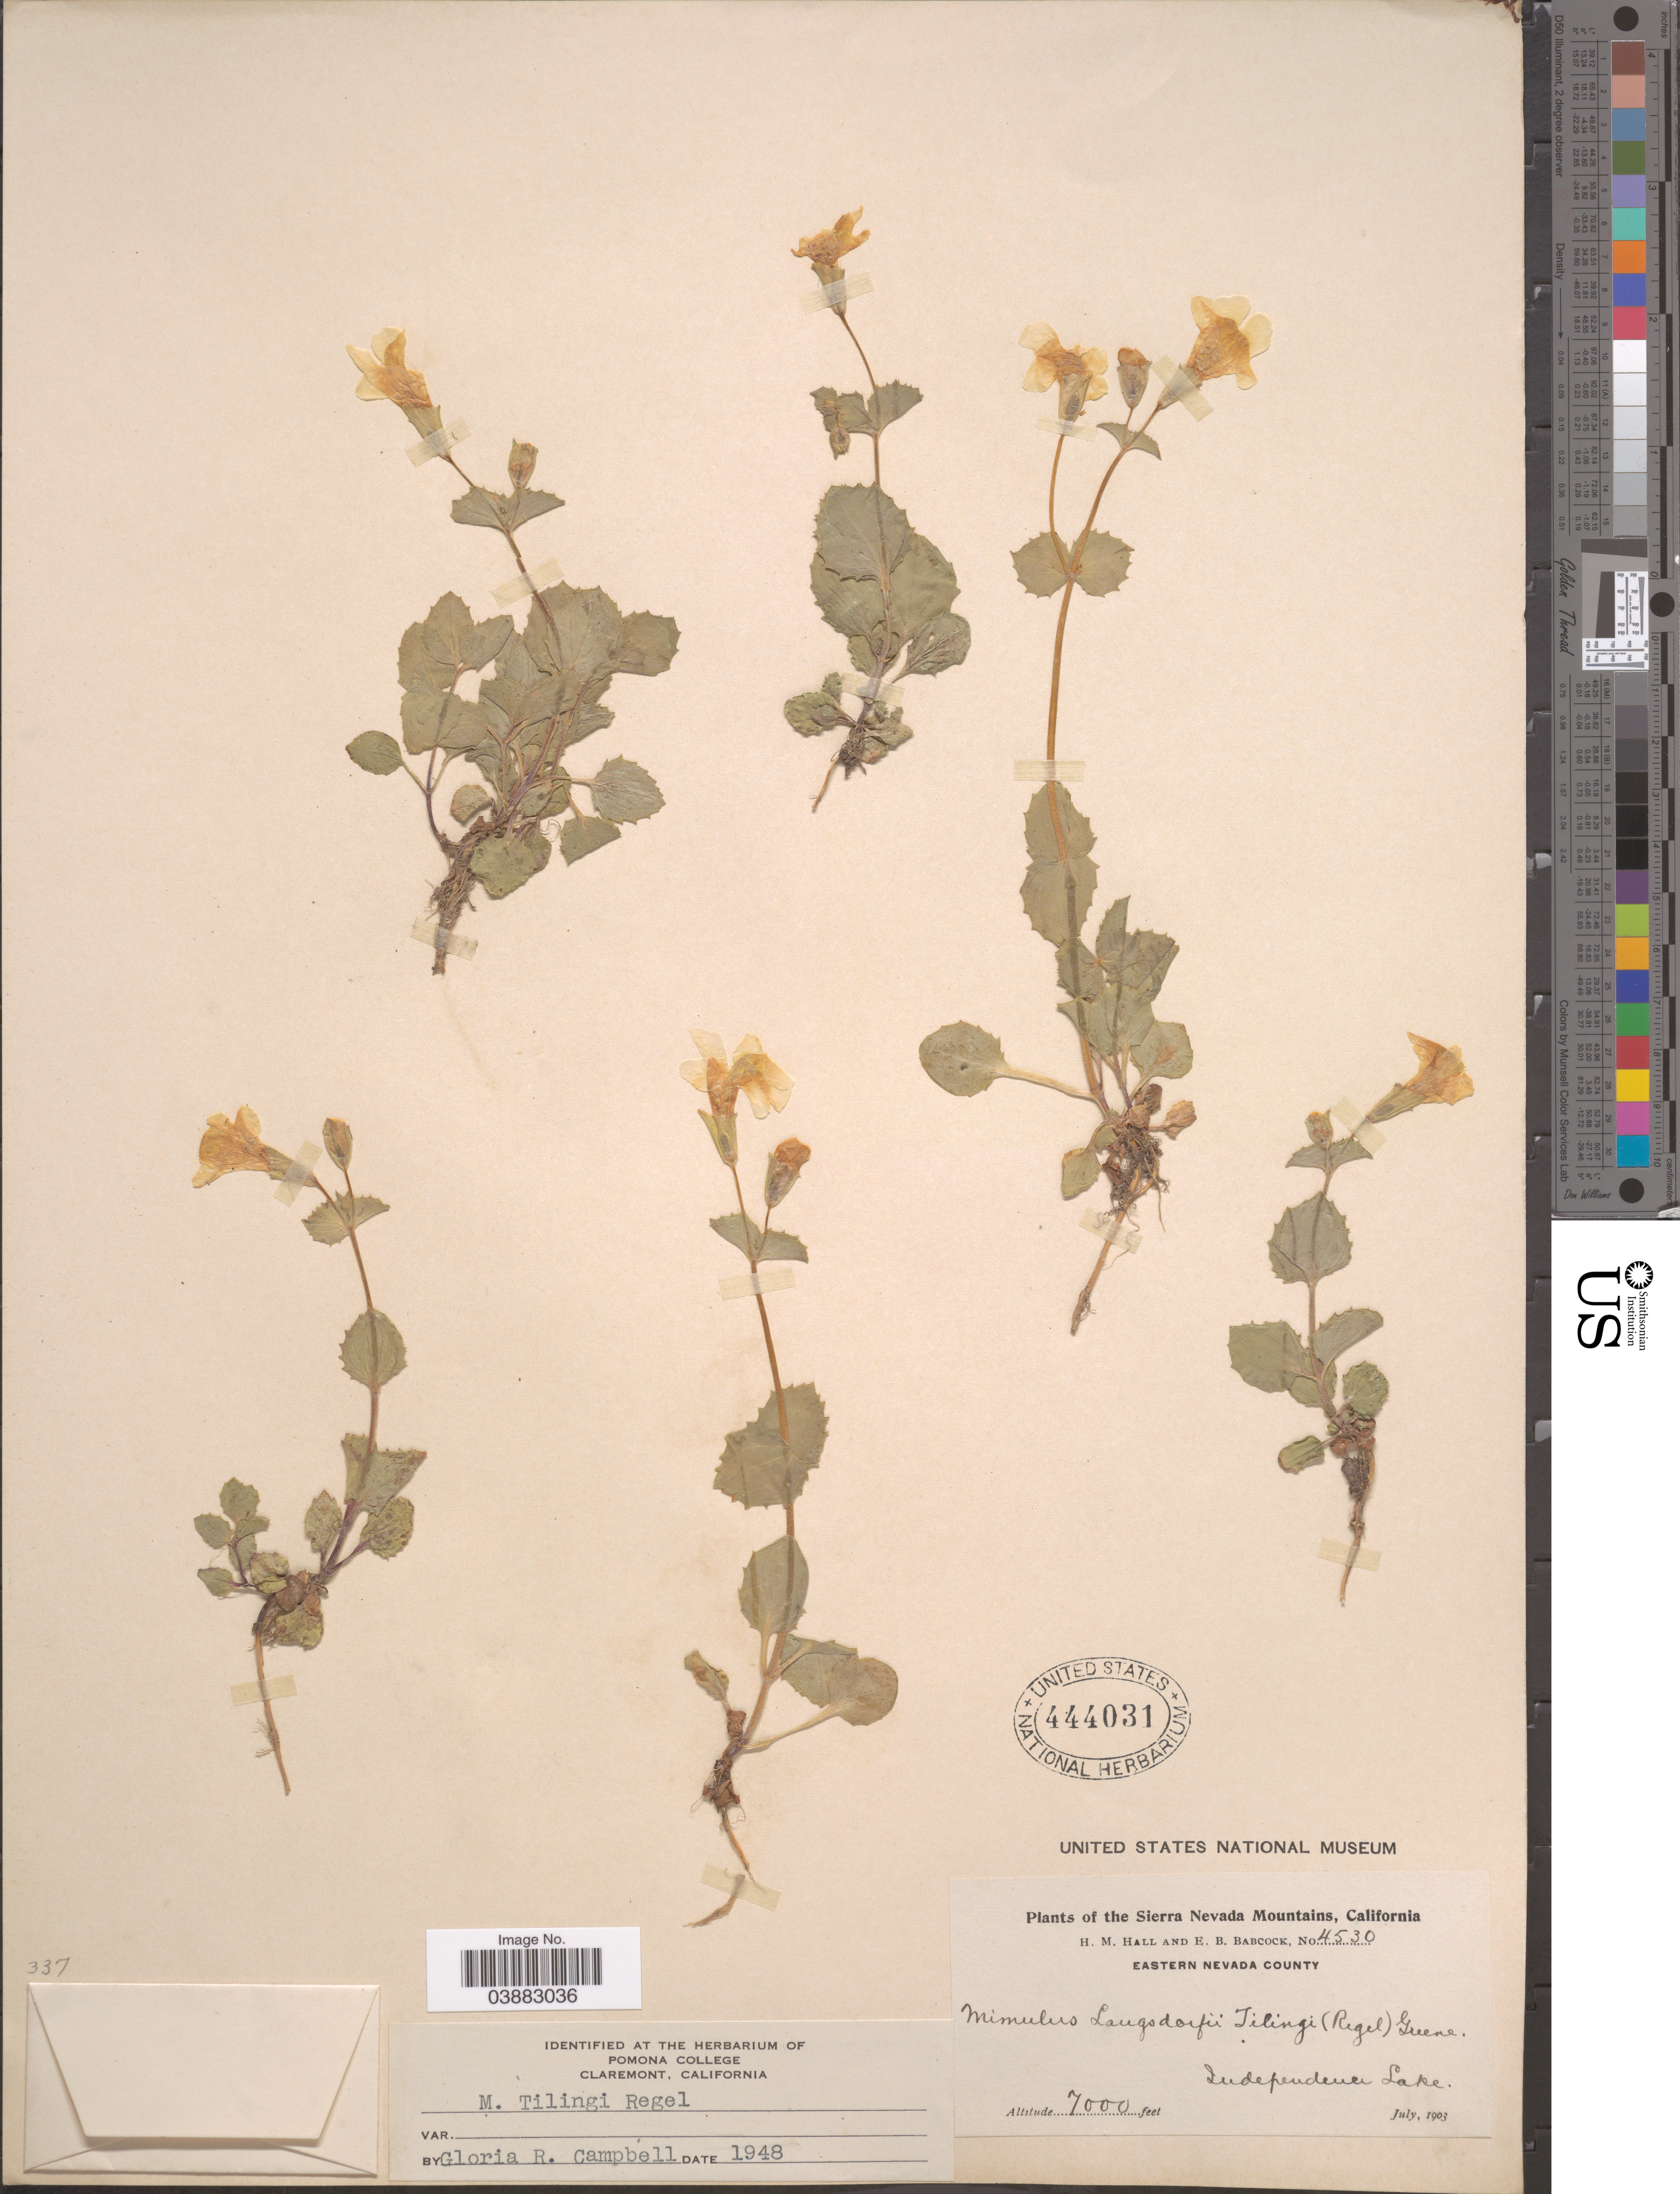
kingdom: Plantae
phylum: Tracheophyta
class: Magnoliopsida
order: Lamiales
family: Phrymaceae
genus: Mimulus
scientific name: Mimulus tilingii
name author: Regel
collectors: H. M. Hall & E. B. Babcock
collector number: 4530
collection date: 1903-07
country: United States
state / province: California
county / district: Nevada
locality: The Sierra Nevada Mountains. Eastern Nevada County. Independence Lake.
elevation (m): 2134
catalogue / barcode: US 444031